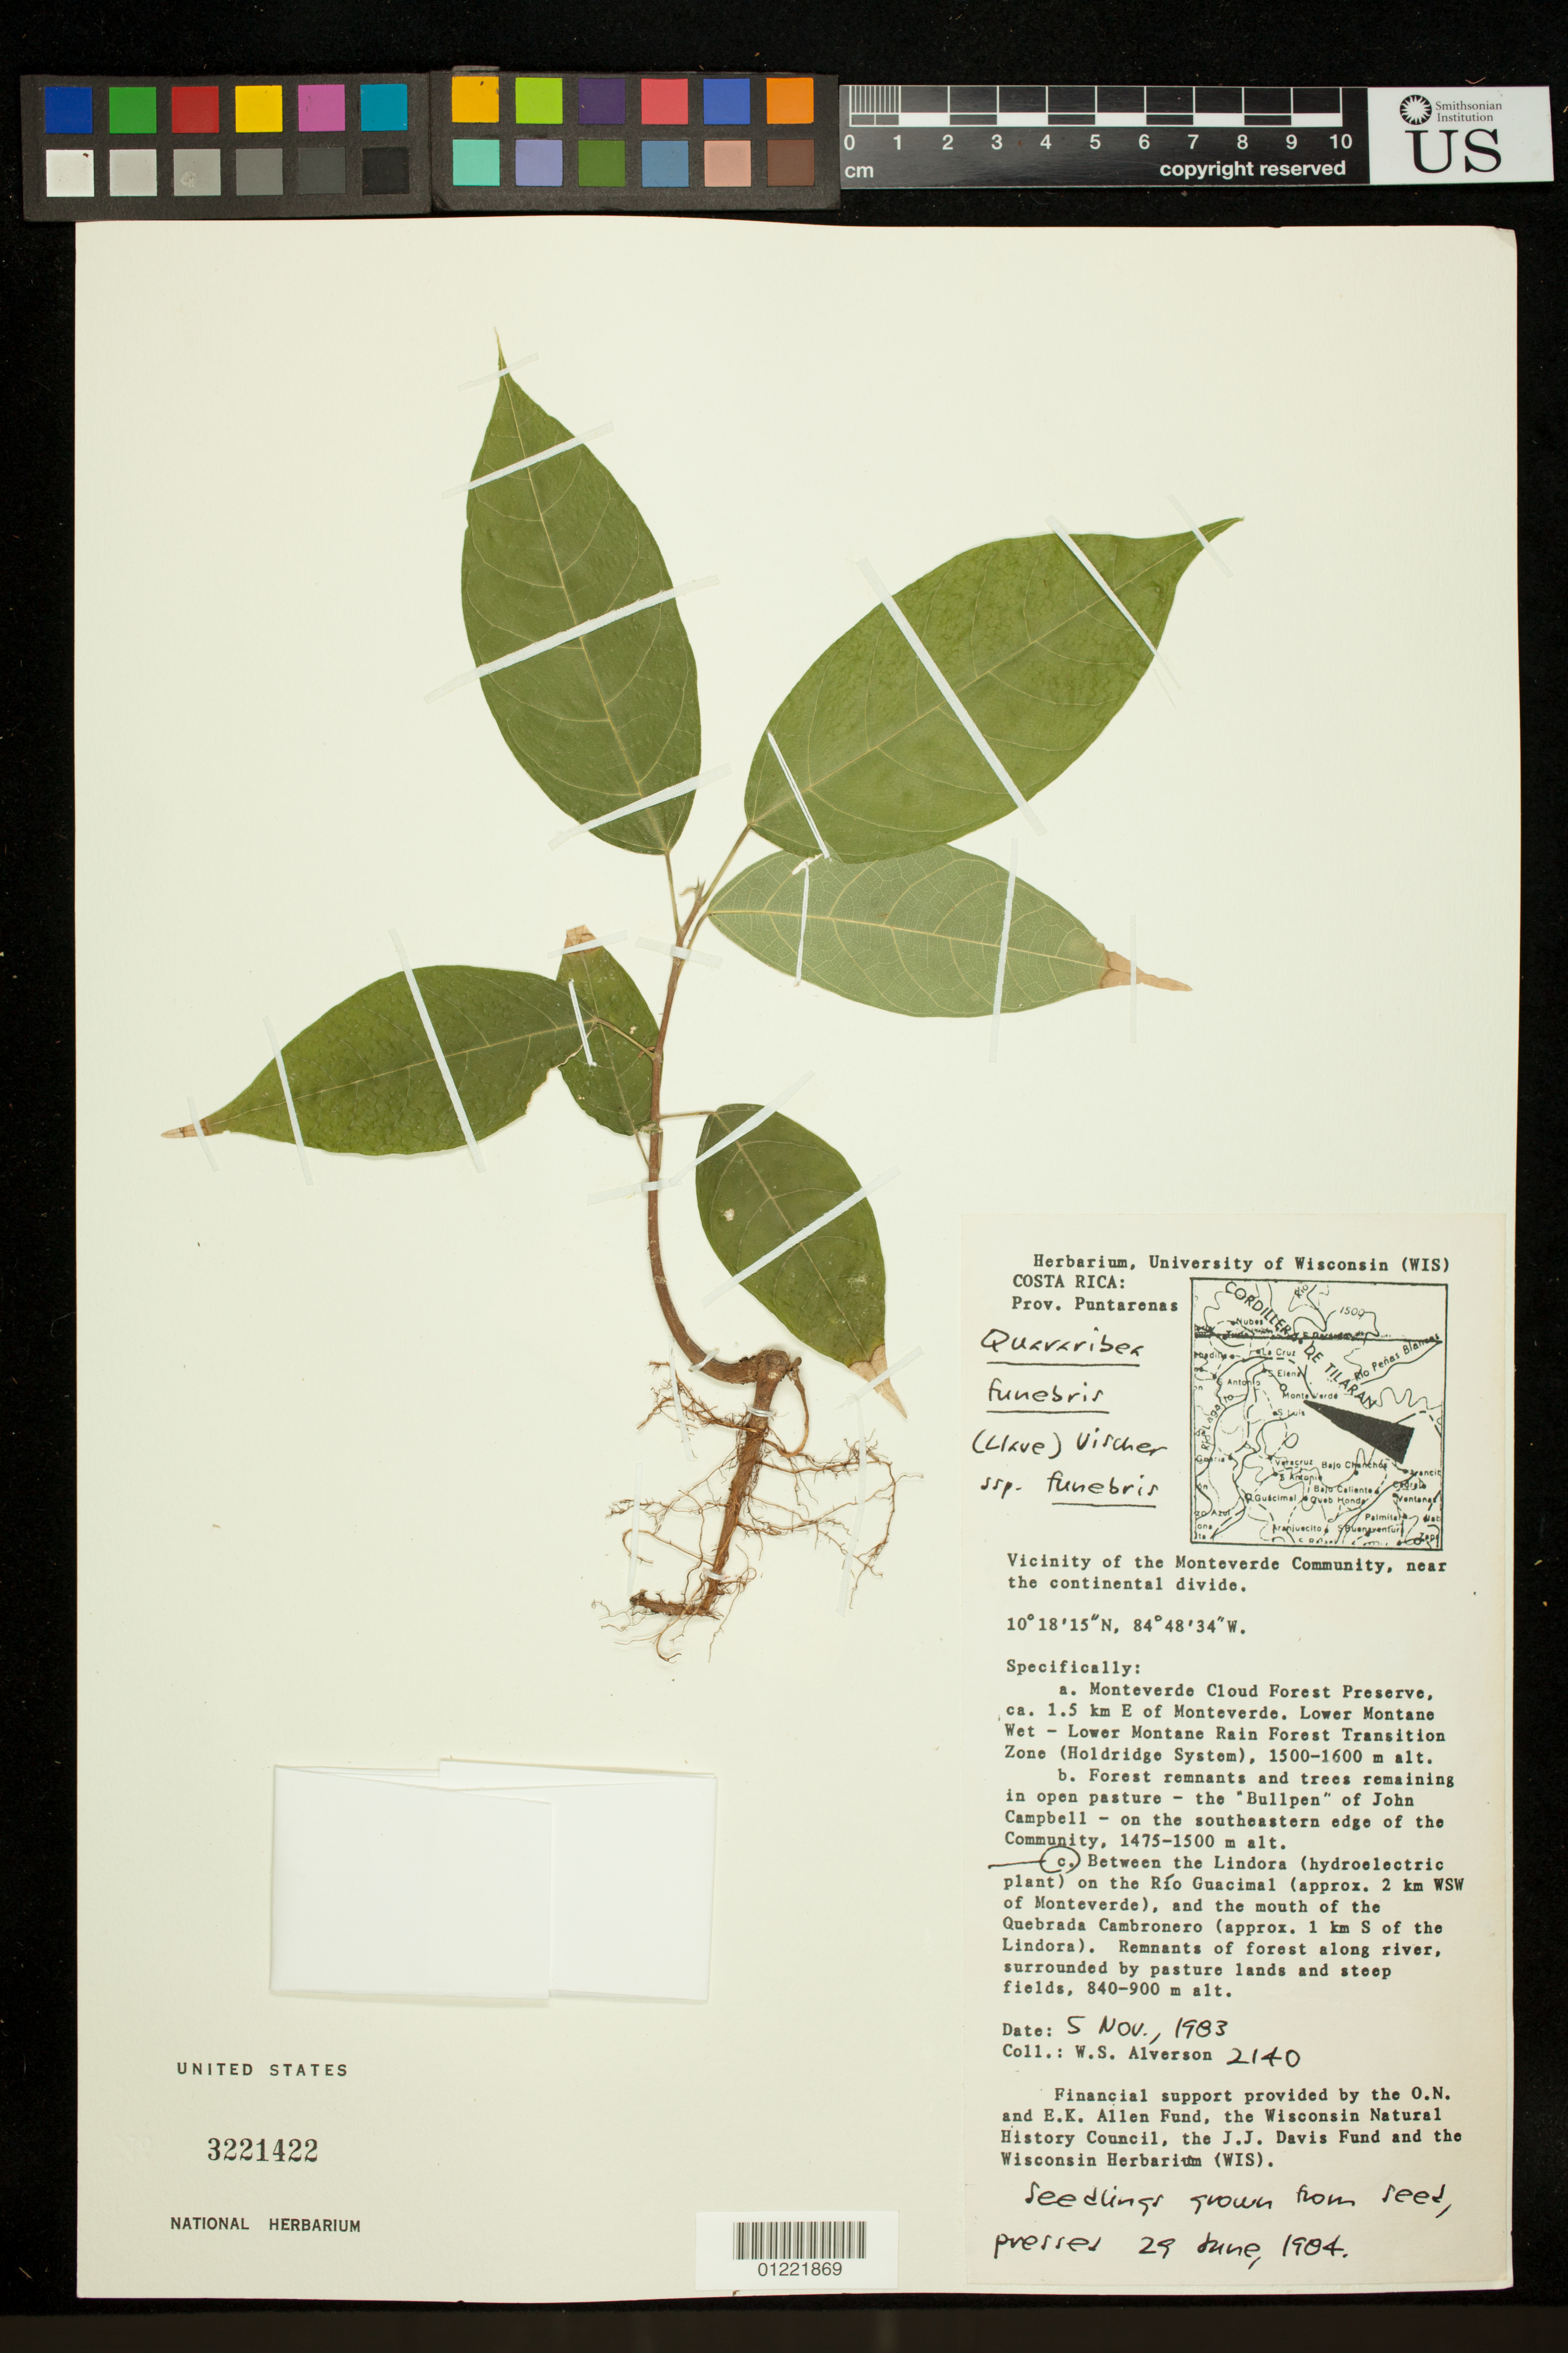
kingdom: Plantae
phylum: Tracheophyta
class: Magnoliopsida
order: Malvales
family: Malvaceae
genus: Quararibea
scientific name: Quararibea funebris subsp. funebris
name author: (La Llave) Vischer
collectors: W. S. Alverson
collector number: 2140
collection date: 1983-11-05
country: Costa Rica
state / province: Puntarenas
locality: Vicinity of the Monteverda Community near the continental divide.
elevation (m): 840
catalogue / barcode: US 3221422